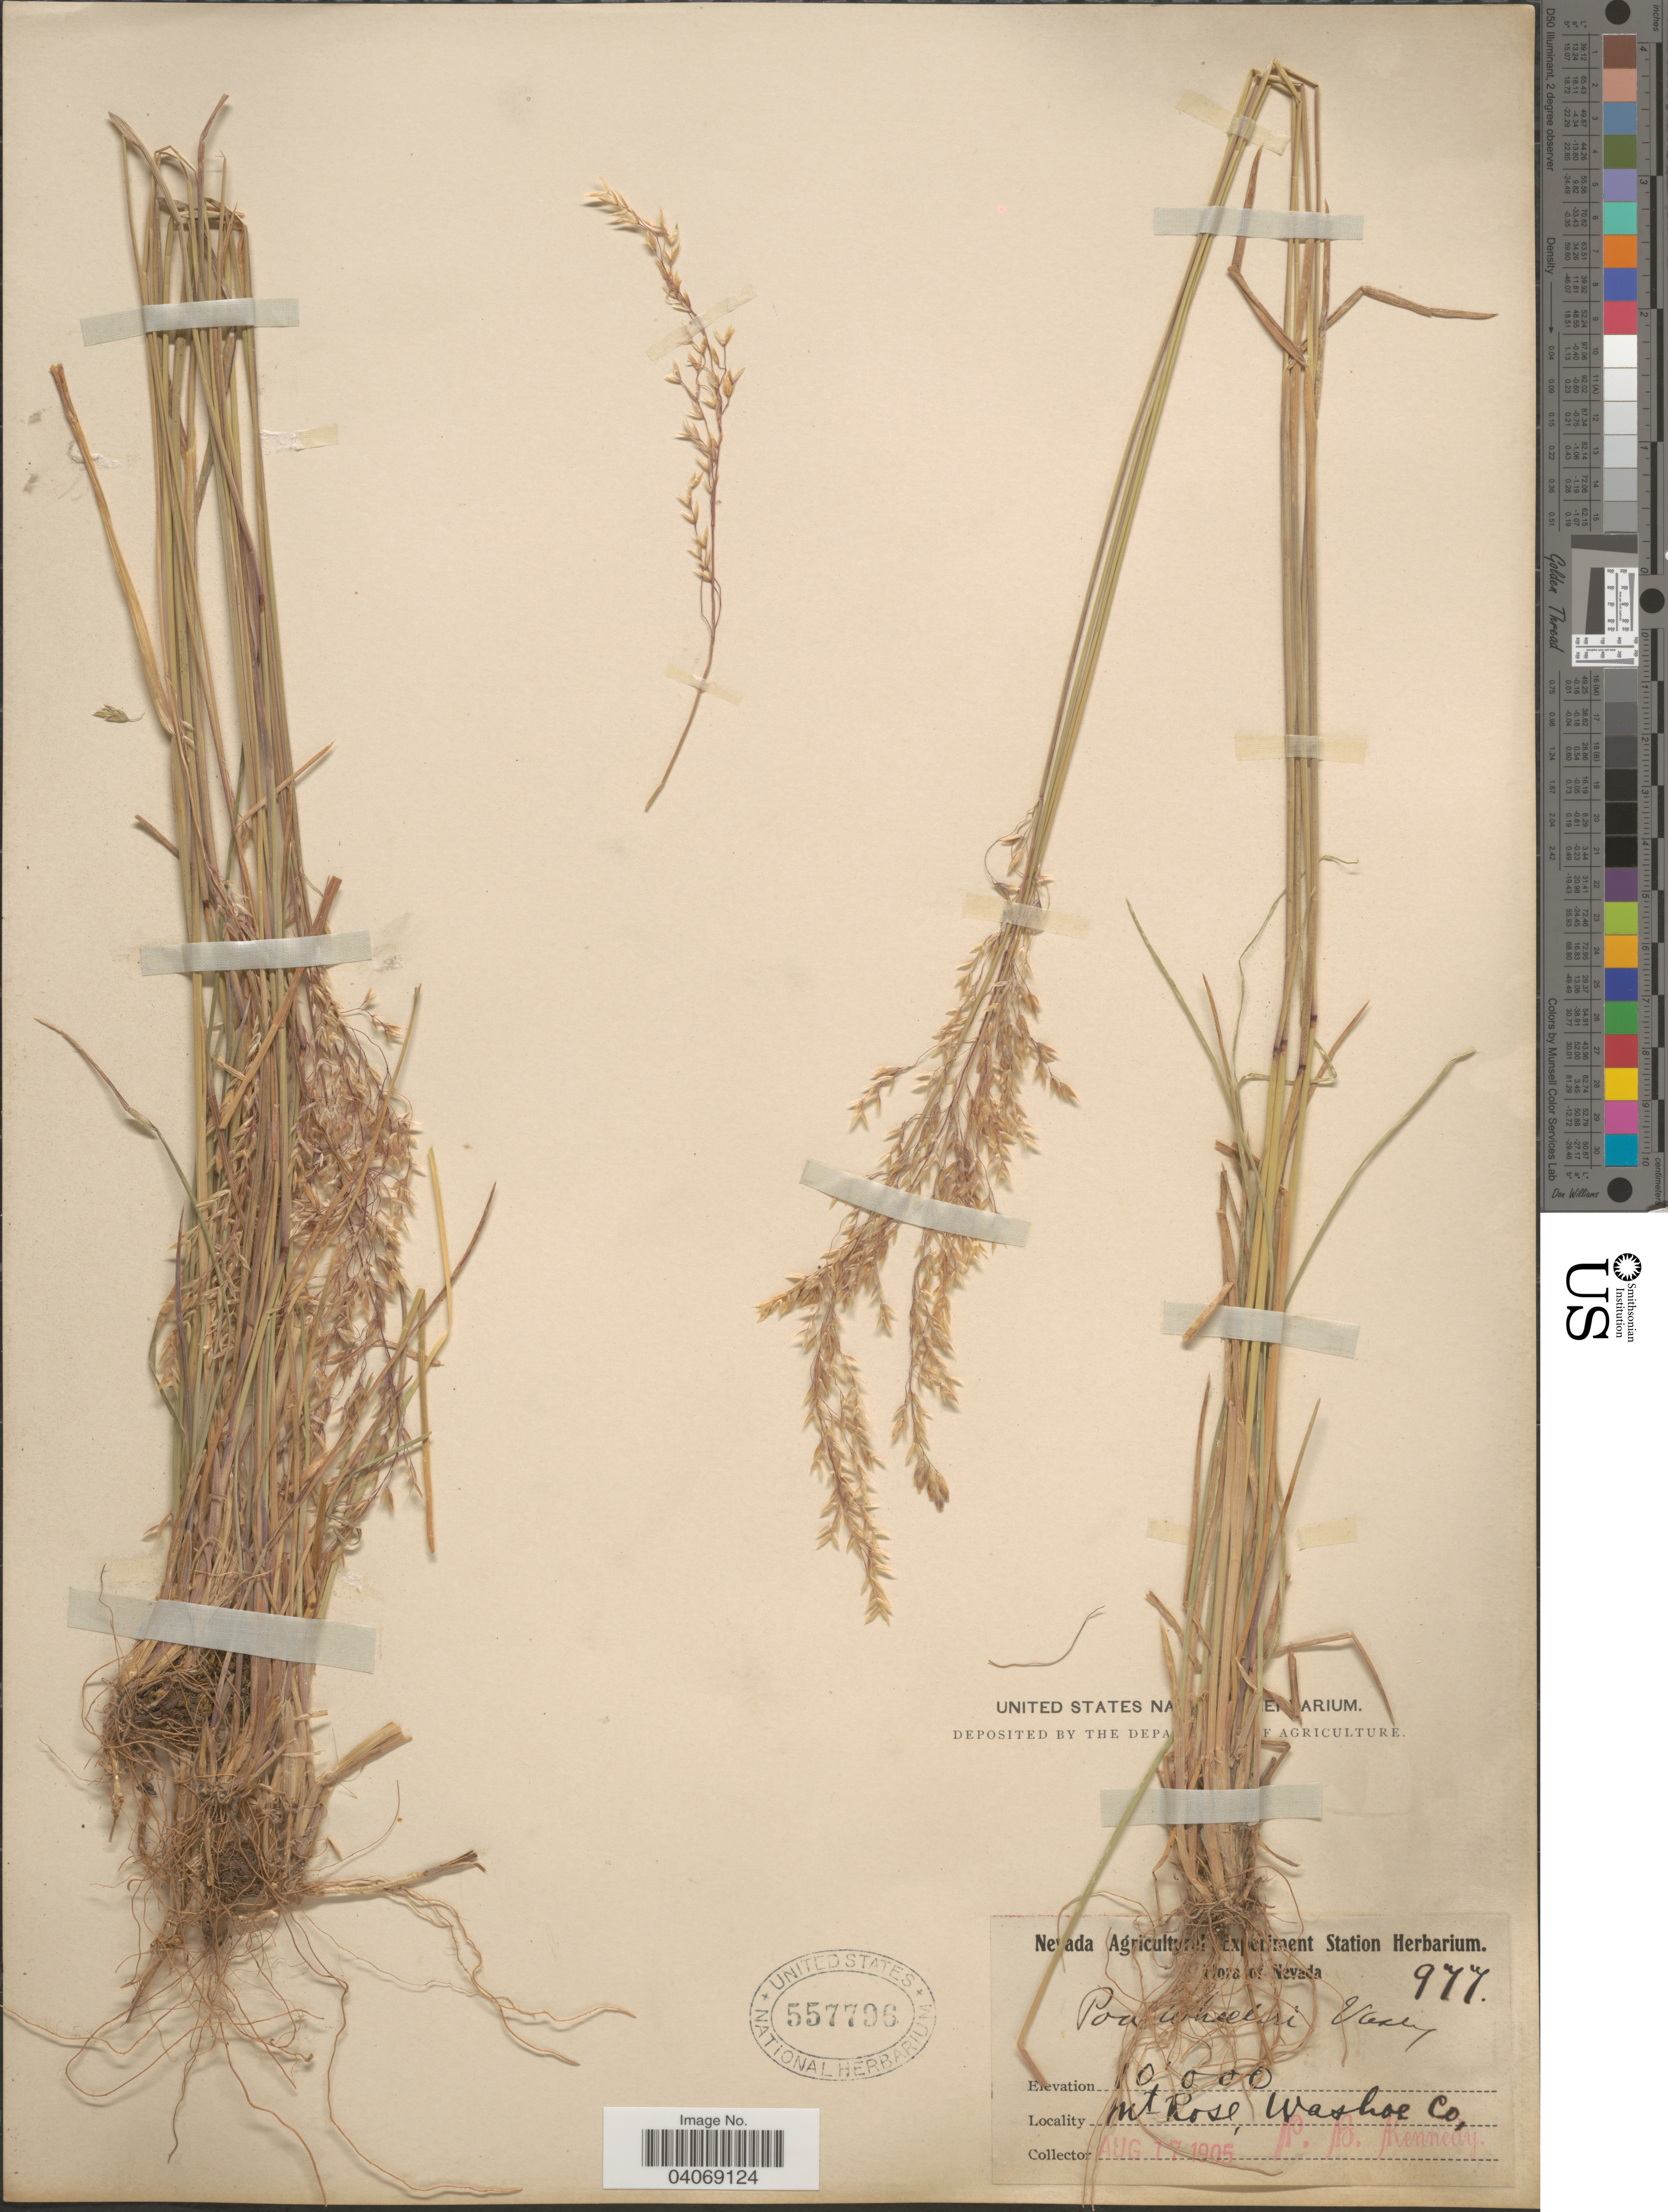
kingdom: Plantae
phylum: Tracheophyta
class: Liliopsida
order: Poales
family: Poaceae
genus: Poa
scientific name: Poa wheeleri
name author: Vasey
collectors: P. B. Kennedy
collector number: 977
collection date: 1905-08-17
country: United States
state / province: Nevada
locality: Mt Rose, Washoe Co.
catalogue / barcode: US 557796